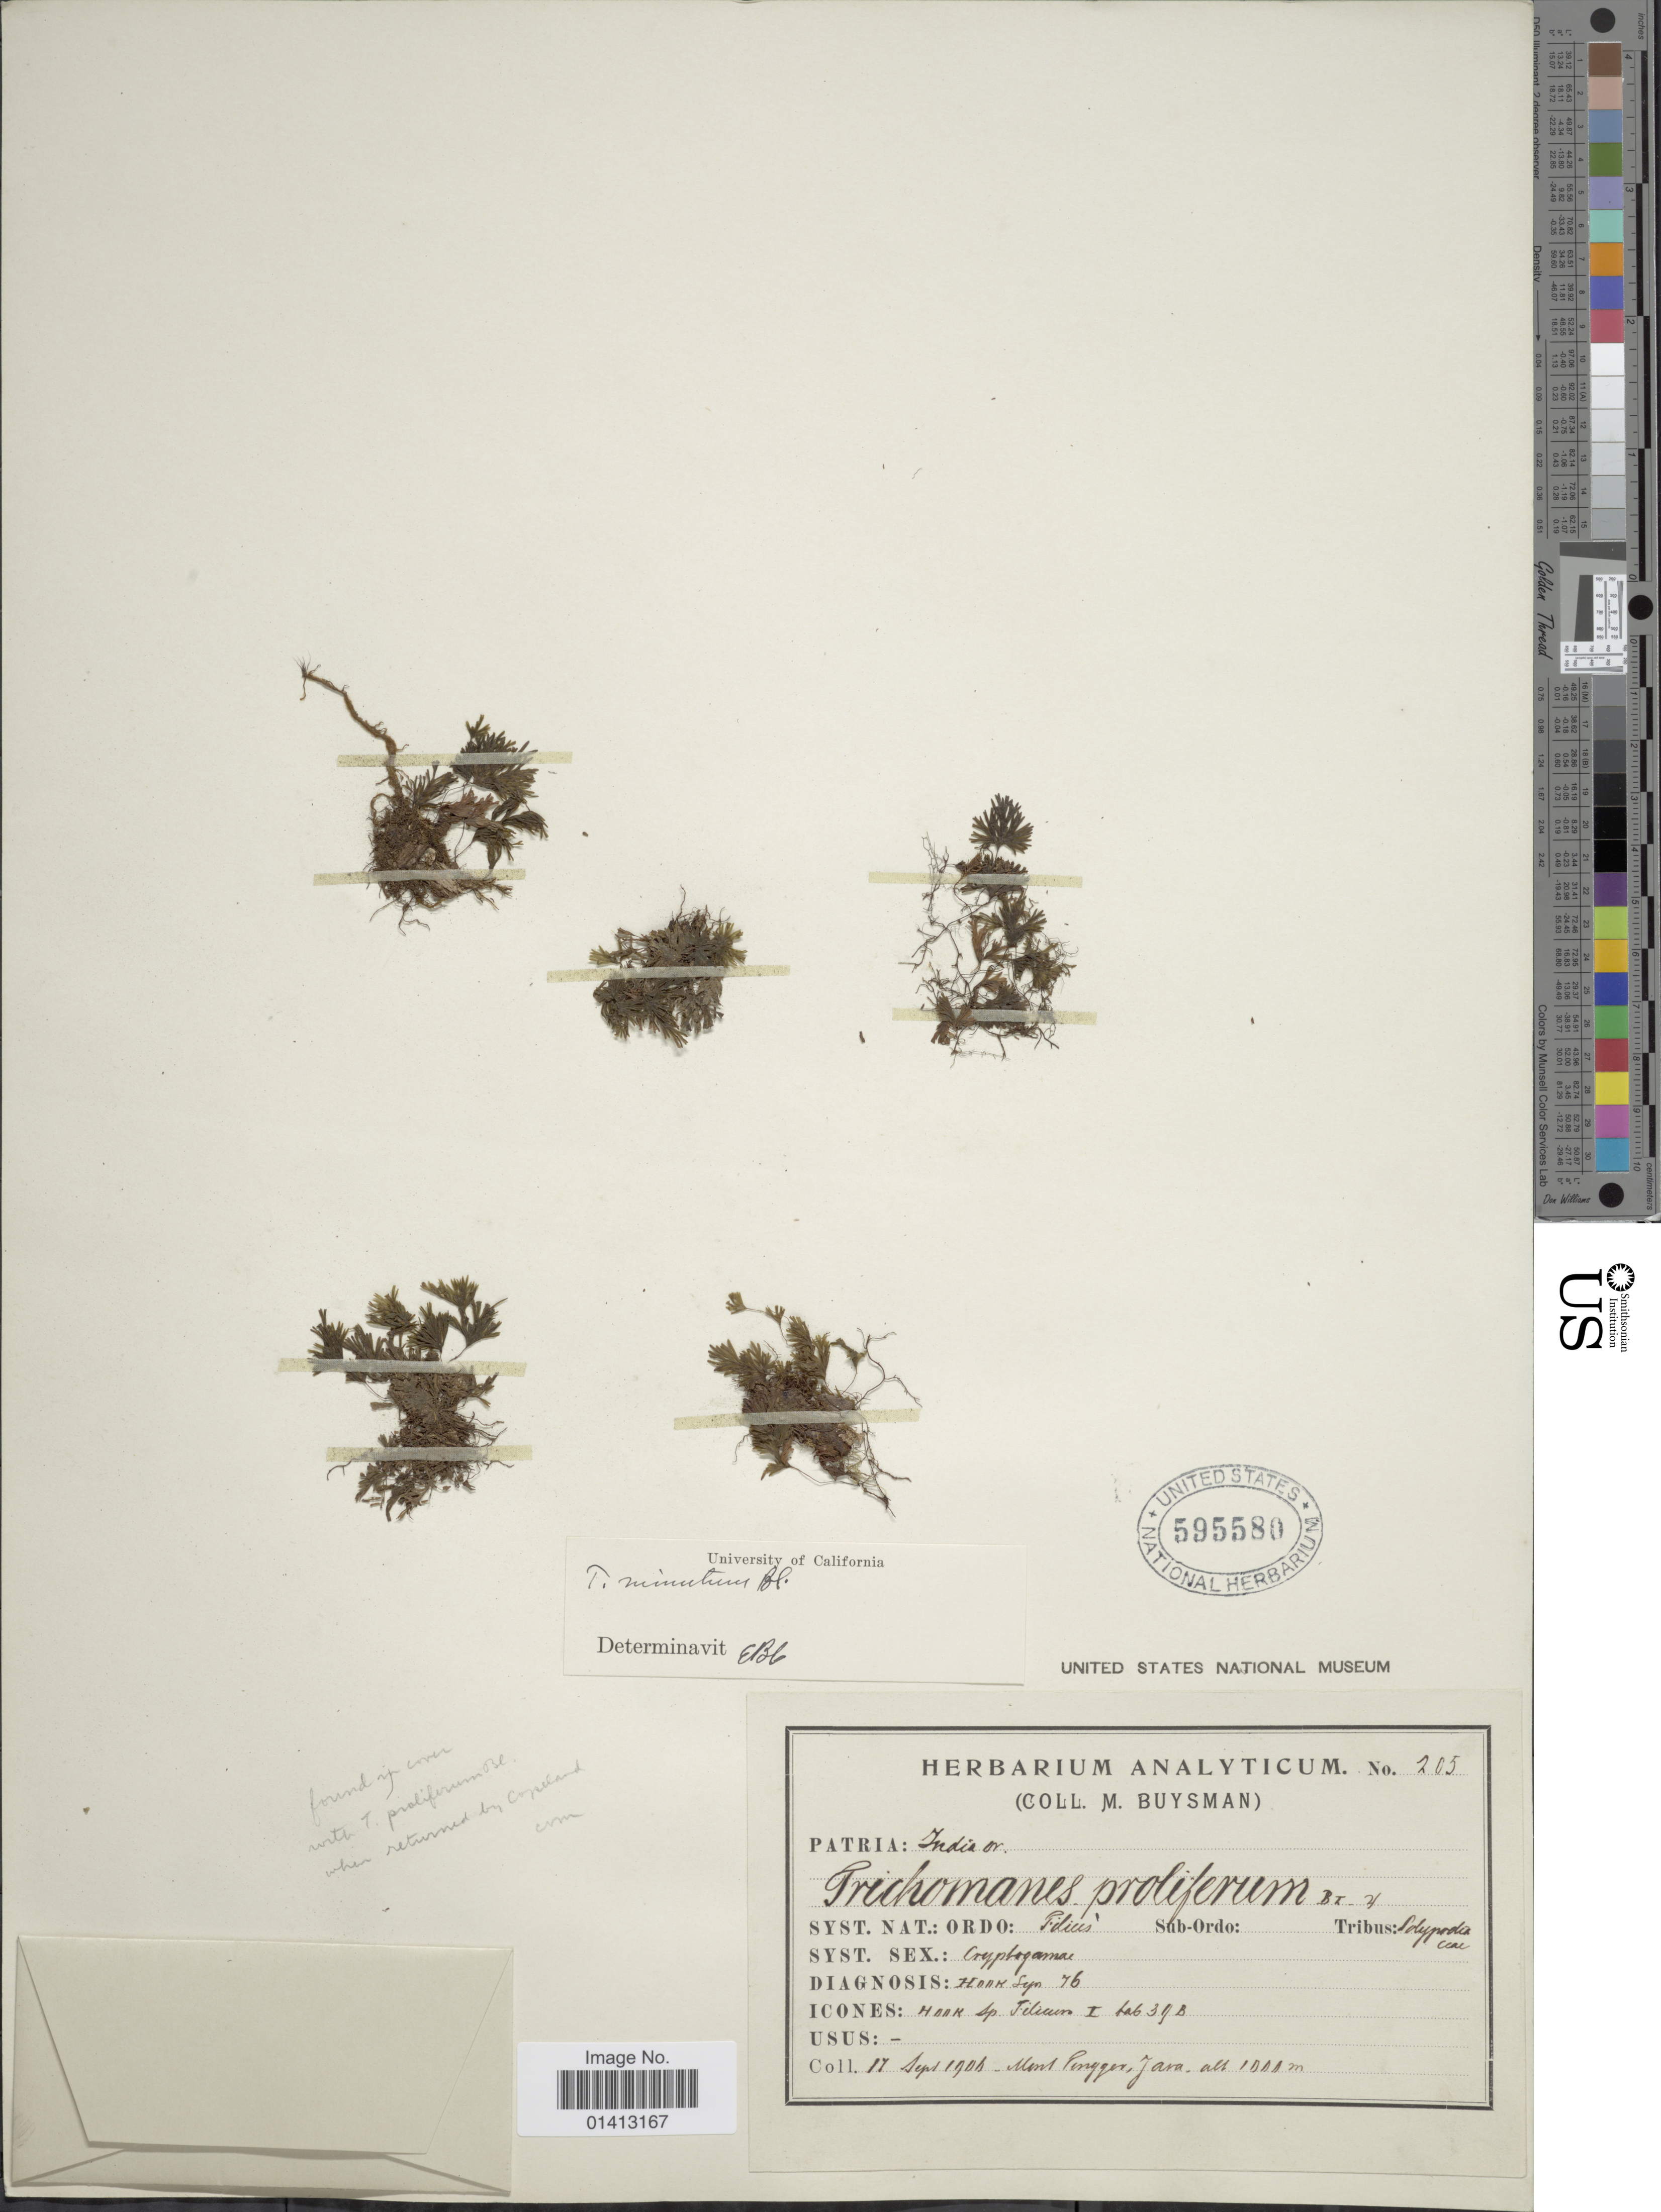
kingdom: Plantae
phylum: Tracheophyta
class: Polypodiopsida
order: Hymenophyllales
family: Hymenophyllaceae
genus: Crepidomanes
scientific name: Crepidomanes minutum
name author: (Blume) K. Iwats.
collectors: M. Buysman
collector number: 205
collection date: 1906-09-17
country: Indonesia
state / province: Java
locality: Mont Tengger [interpreted]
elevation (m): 1000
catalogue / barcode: US 595580